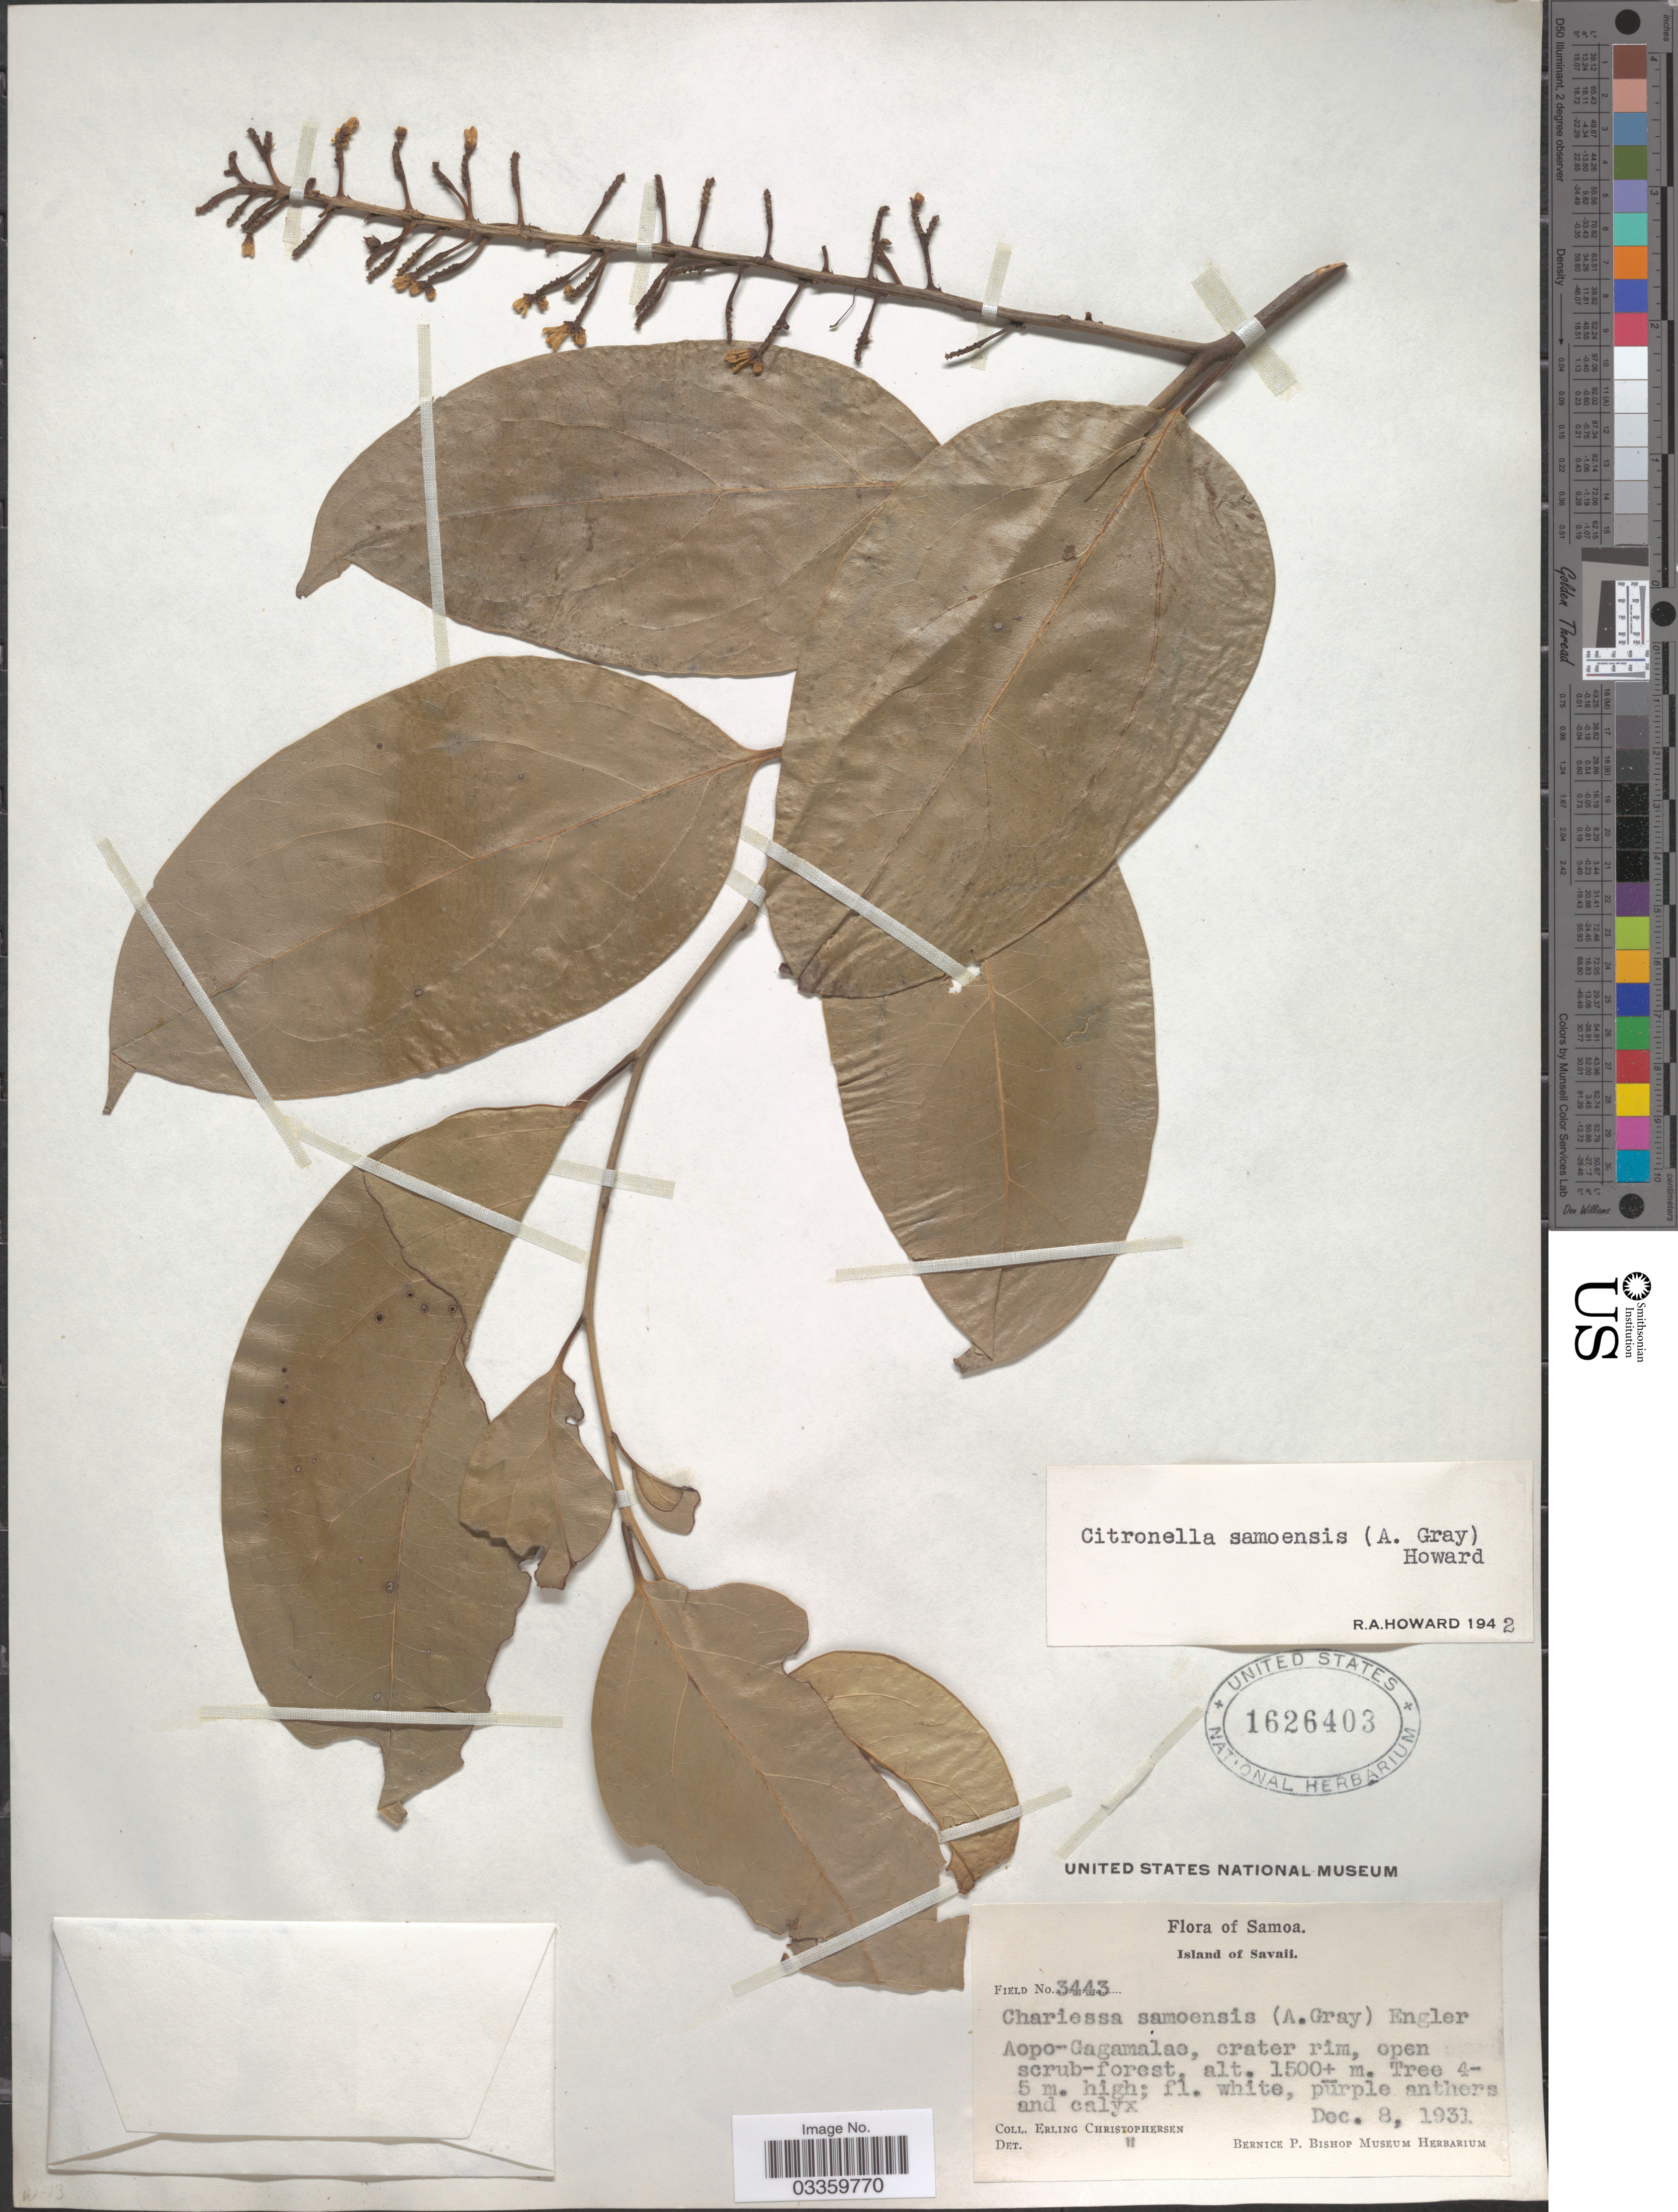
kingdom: Plantae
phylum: Tracheophyta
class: Magnoliopsida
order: Cardiopteridales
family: Cardiopteridaceae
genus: Citronella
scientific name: Citronella samoensis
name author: (A. Gray) R.A. Howard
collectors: E. Christophersen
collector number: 3443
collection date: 1931-12-08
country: Samoa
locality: Samoa. Island of Savaii, Aopo-Gagamalae, crater rim.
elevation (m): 1500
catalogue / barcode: US 1626403